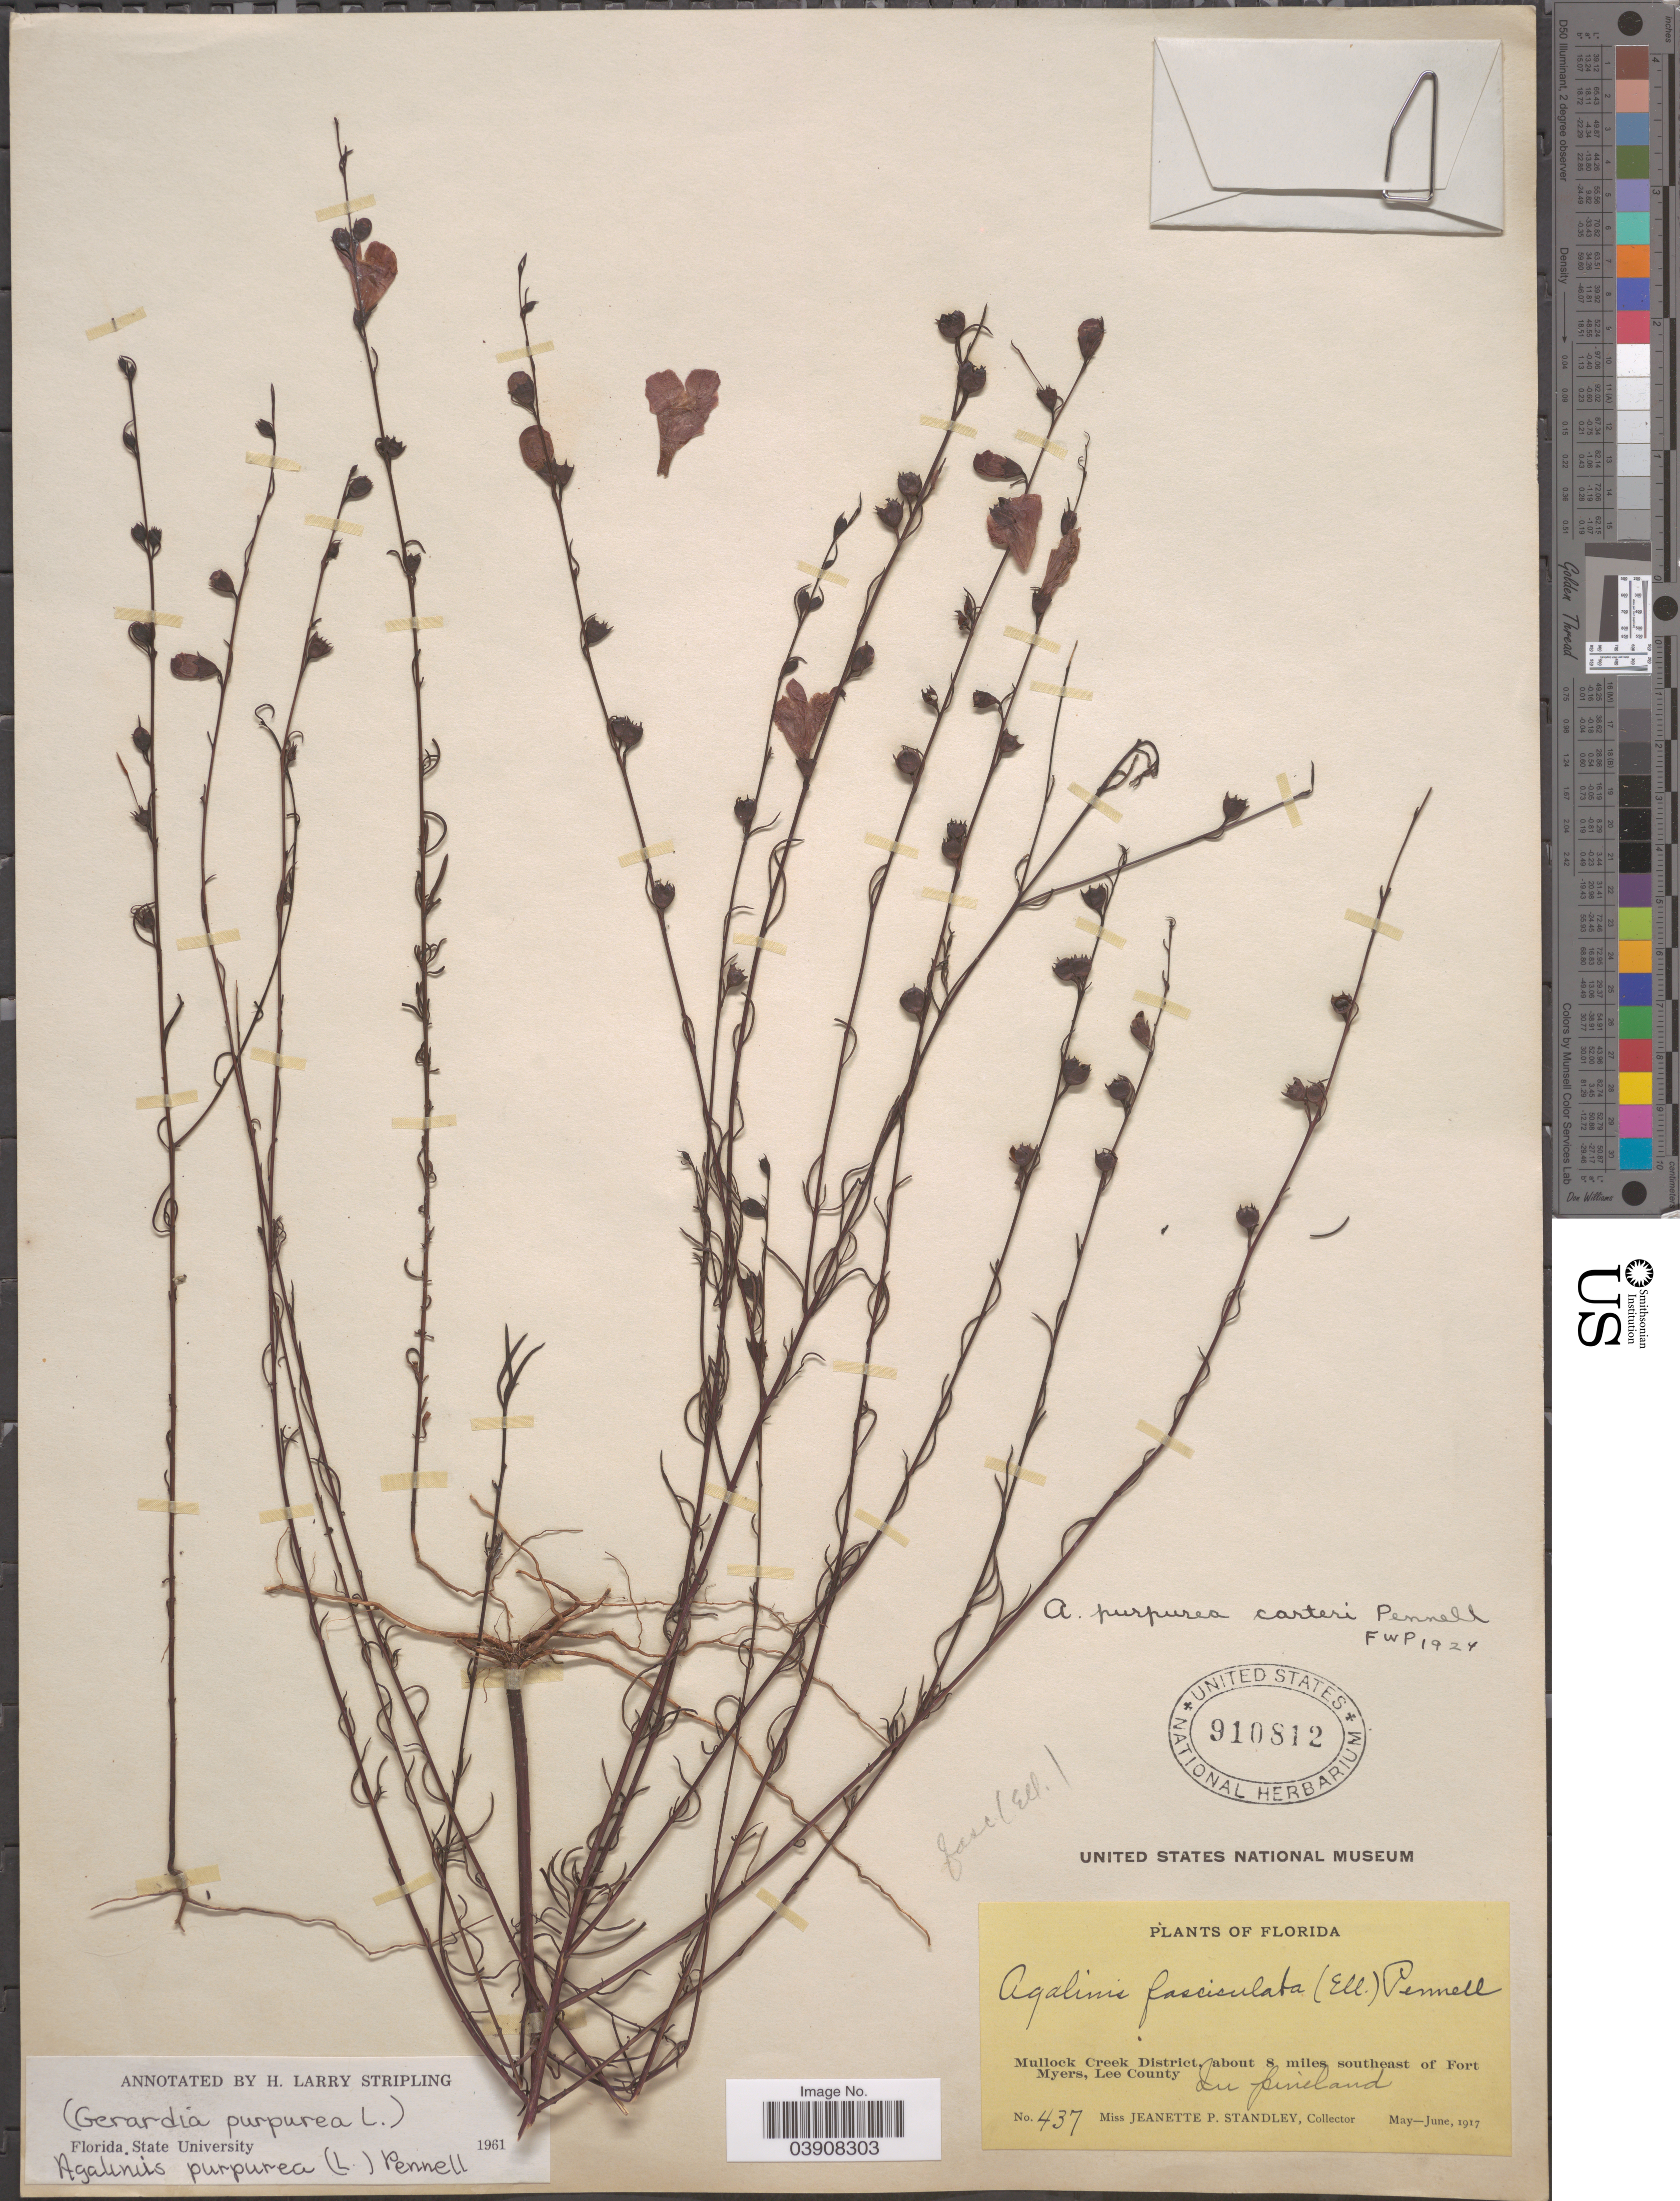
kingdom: Plantae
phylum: Tracheophyta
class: Magnoliopsida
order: Lamiales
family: Orobanchaceae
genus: Agalinis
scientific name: Agalinis purpurea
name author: (L.) Pennell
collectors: J. P. Standley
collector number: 437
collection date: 1917-05/1917-06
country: United States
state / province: Florida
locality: Mullock Creek District, about 8 miles southeast of Fort Myers, Lee County. In pineland.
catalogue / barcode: US 910812